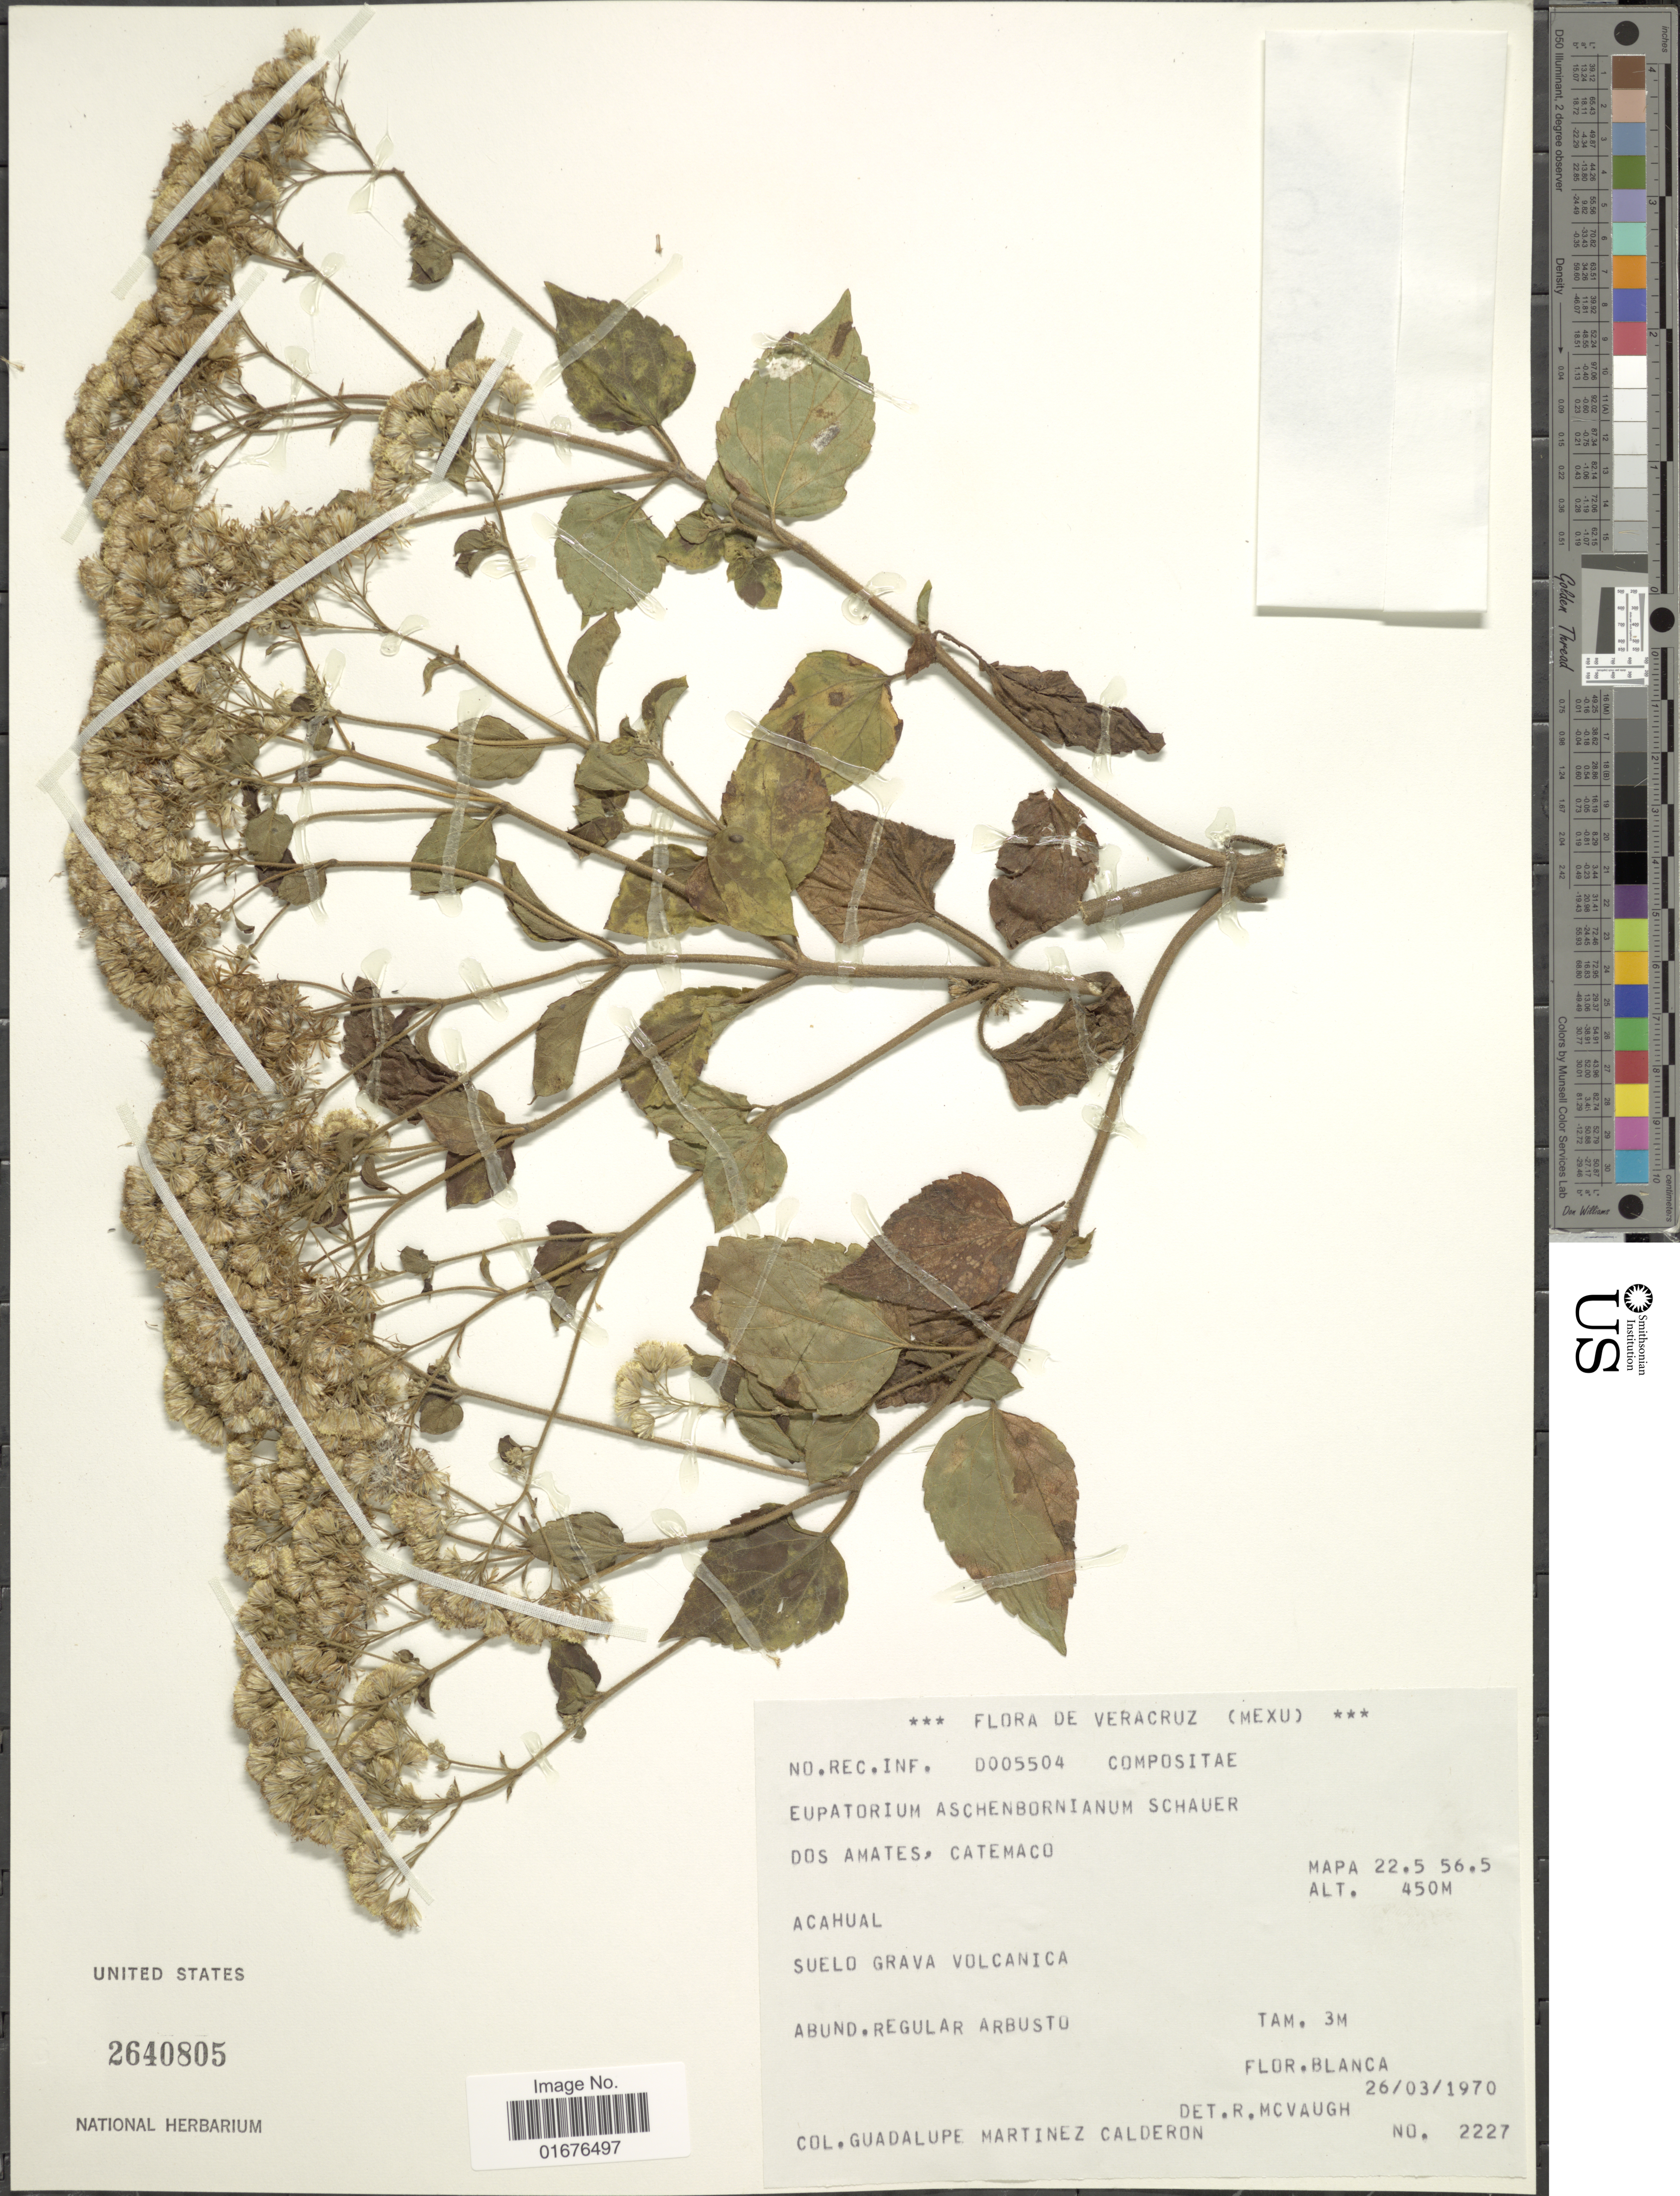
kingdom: Plantae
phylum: Tracheophyta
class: Magnoliopsida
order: Asterales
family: Asteraceae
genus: Ageratina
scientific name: Ageratina pichinchensis var. bustamenta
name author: (DC.) R.M. King & H. Rob.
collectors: G. Martinez-C.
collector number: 2227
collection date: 1970-03-26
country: Mexico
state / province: Veracruz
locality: Veracruz Dos Amates, Catemaco, Mapa 22.5 56.5, Acahual, Suelo Grava Volcanica, Abund. Regular Arbusto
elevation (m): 450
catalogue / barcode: US 2640805